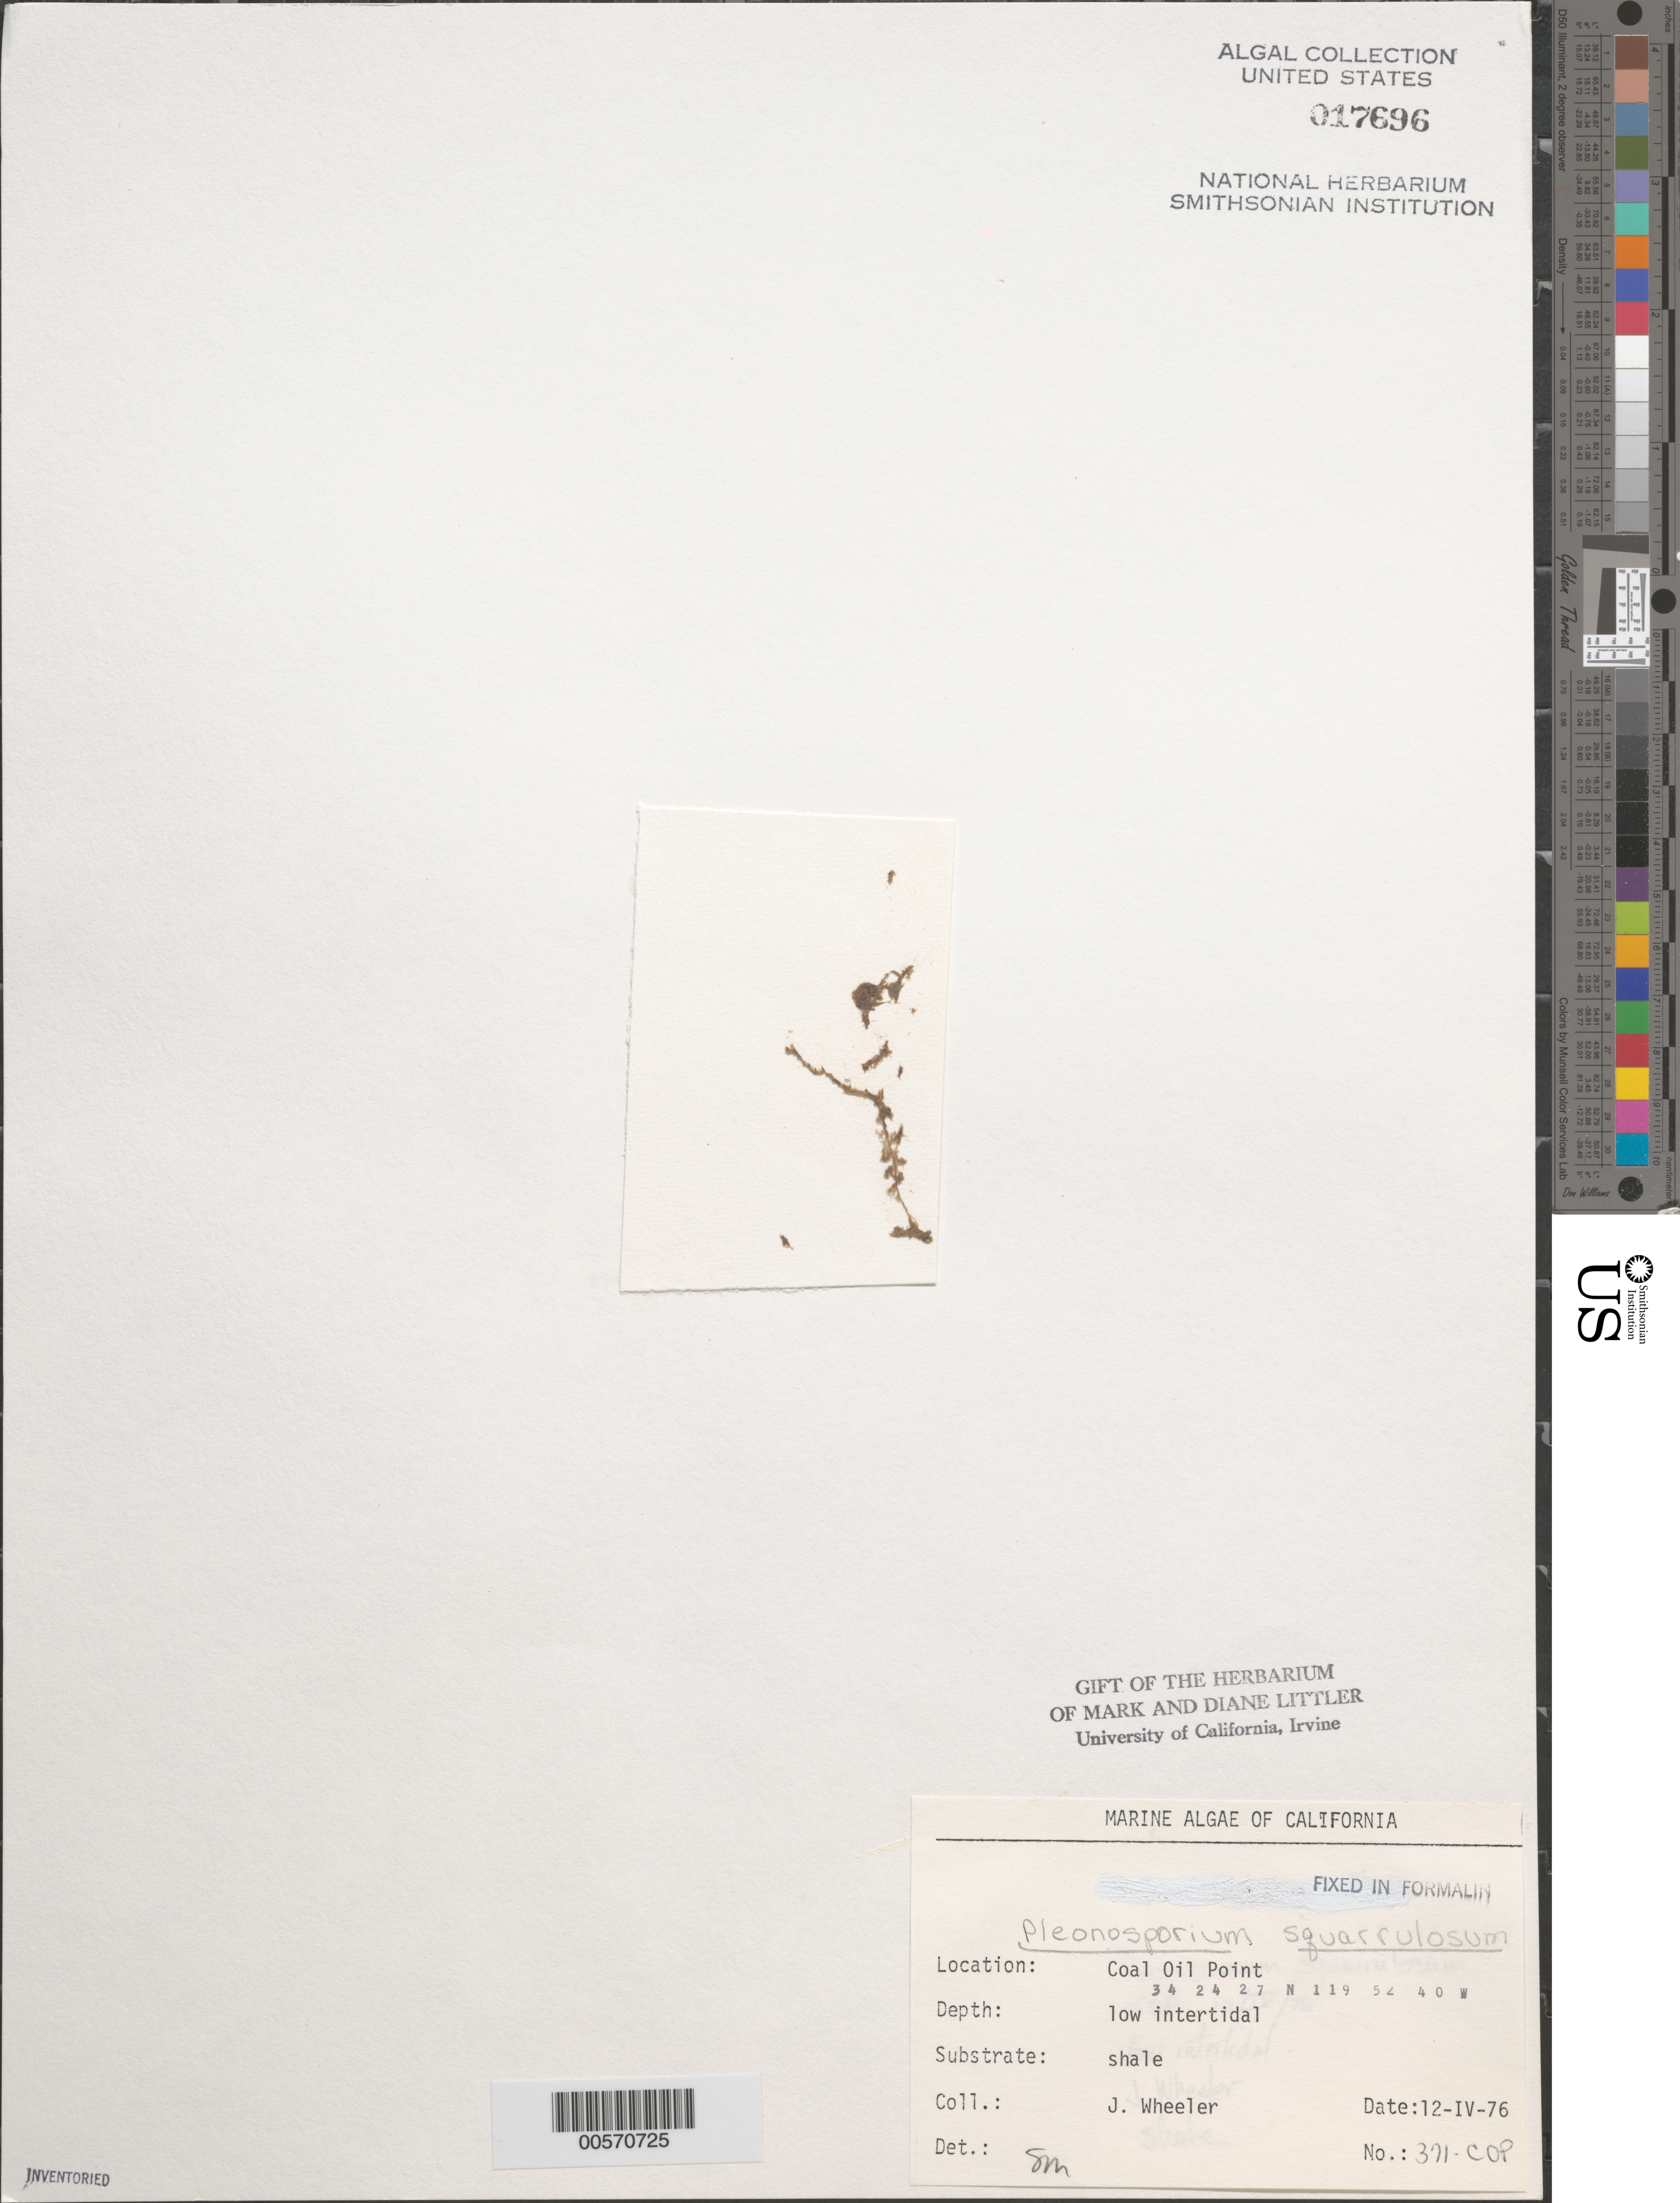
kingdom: Plantae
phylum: Rhodophyta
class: Florideophyceae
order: Ceramiales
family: Wrangeliaceae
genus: Pleonosporium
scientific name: Pleonosporium squarrulosum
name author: (Harv.) I.A. Abbott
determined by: Murray, S. N.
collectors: J. L. Wheeler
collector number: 371-COP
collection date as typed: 12 Apr 1976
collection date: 1976-04-12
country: United States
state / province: California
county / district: Santa Barbara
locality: Coal Oil Point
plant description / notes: BLM-SOCALBIGHT Rocky Intertidal Survey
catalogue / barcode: US 17696